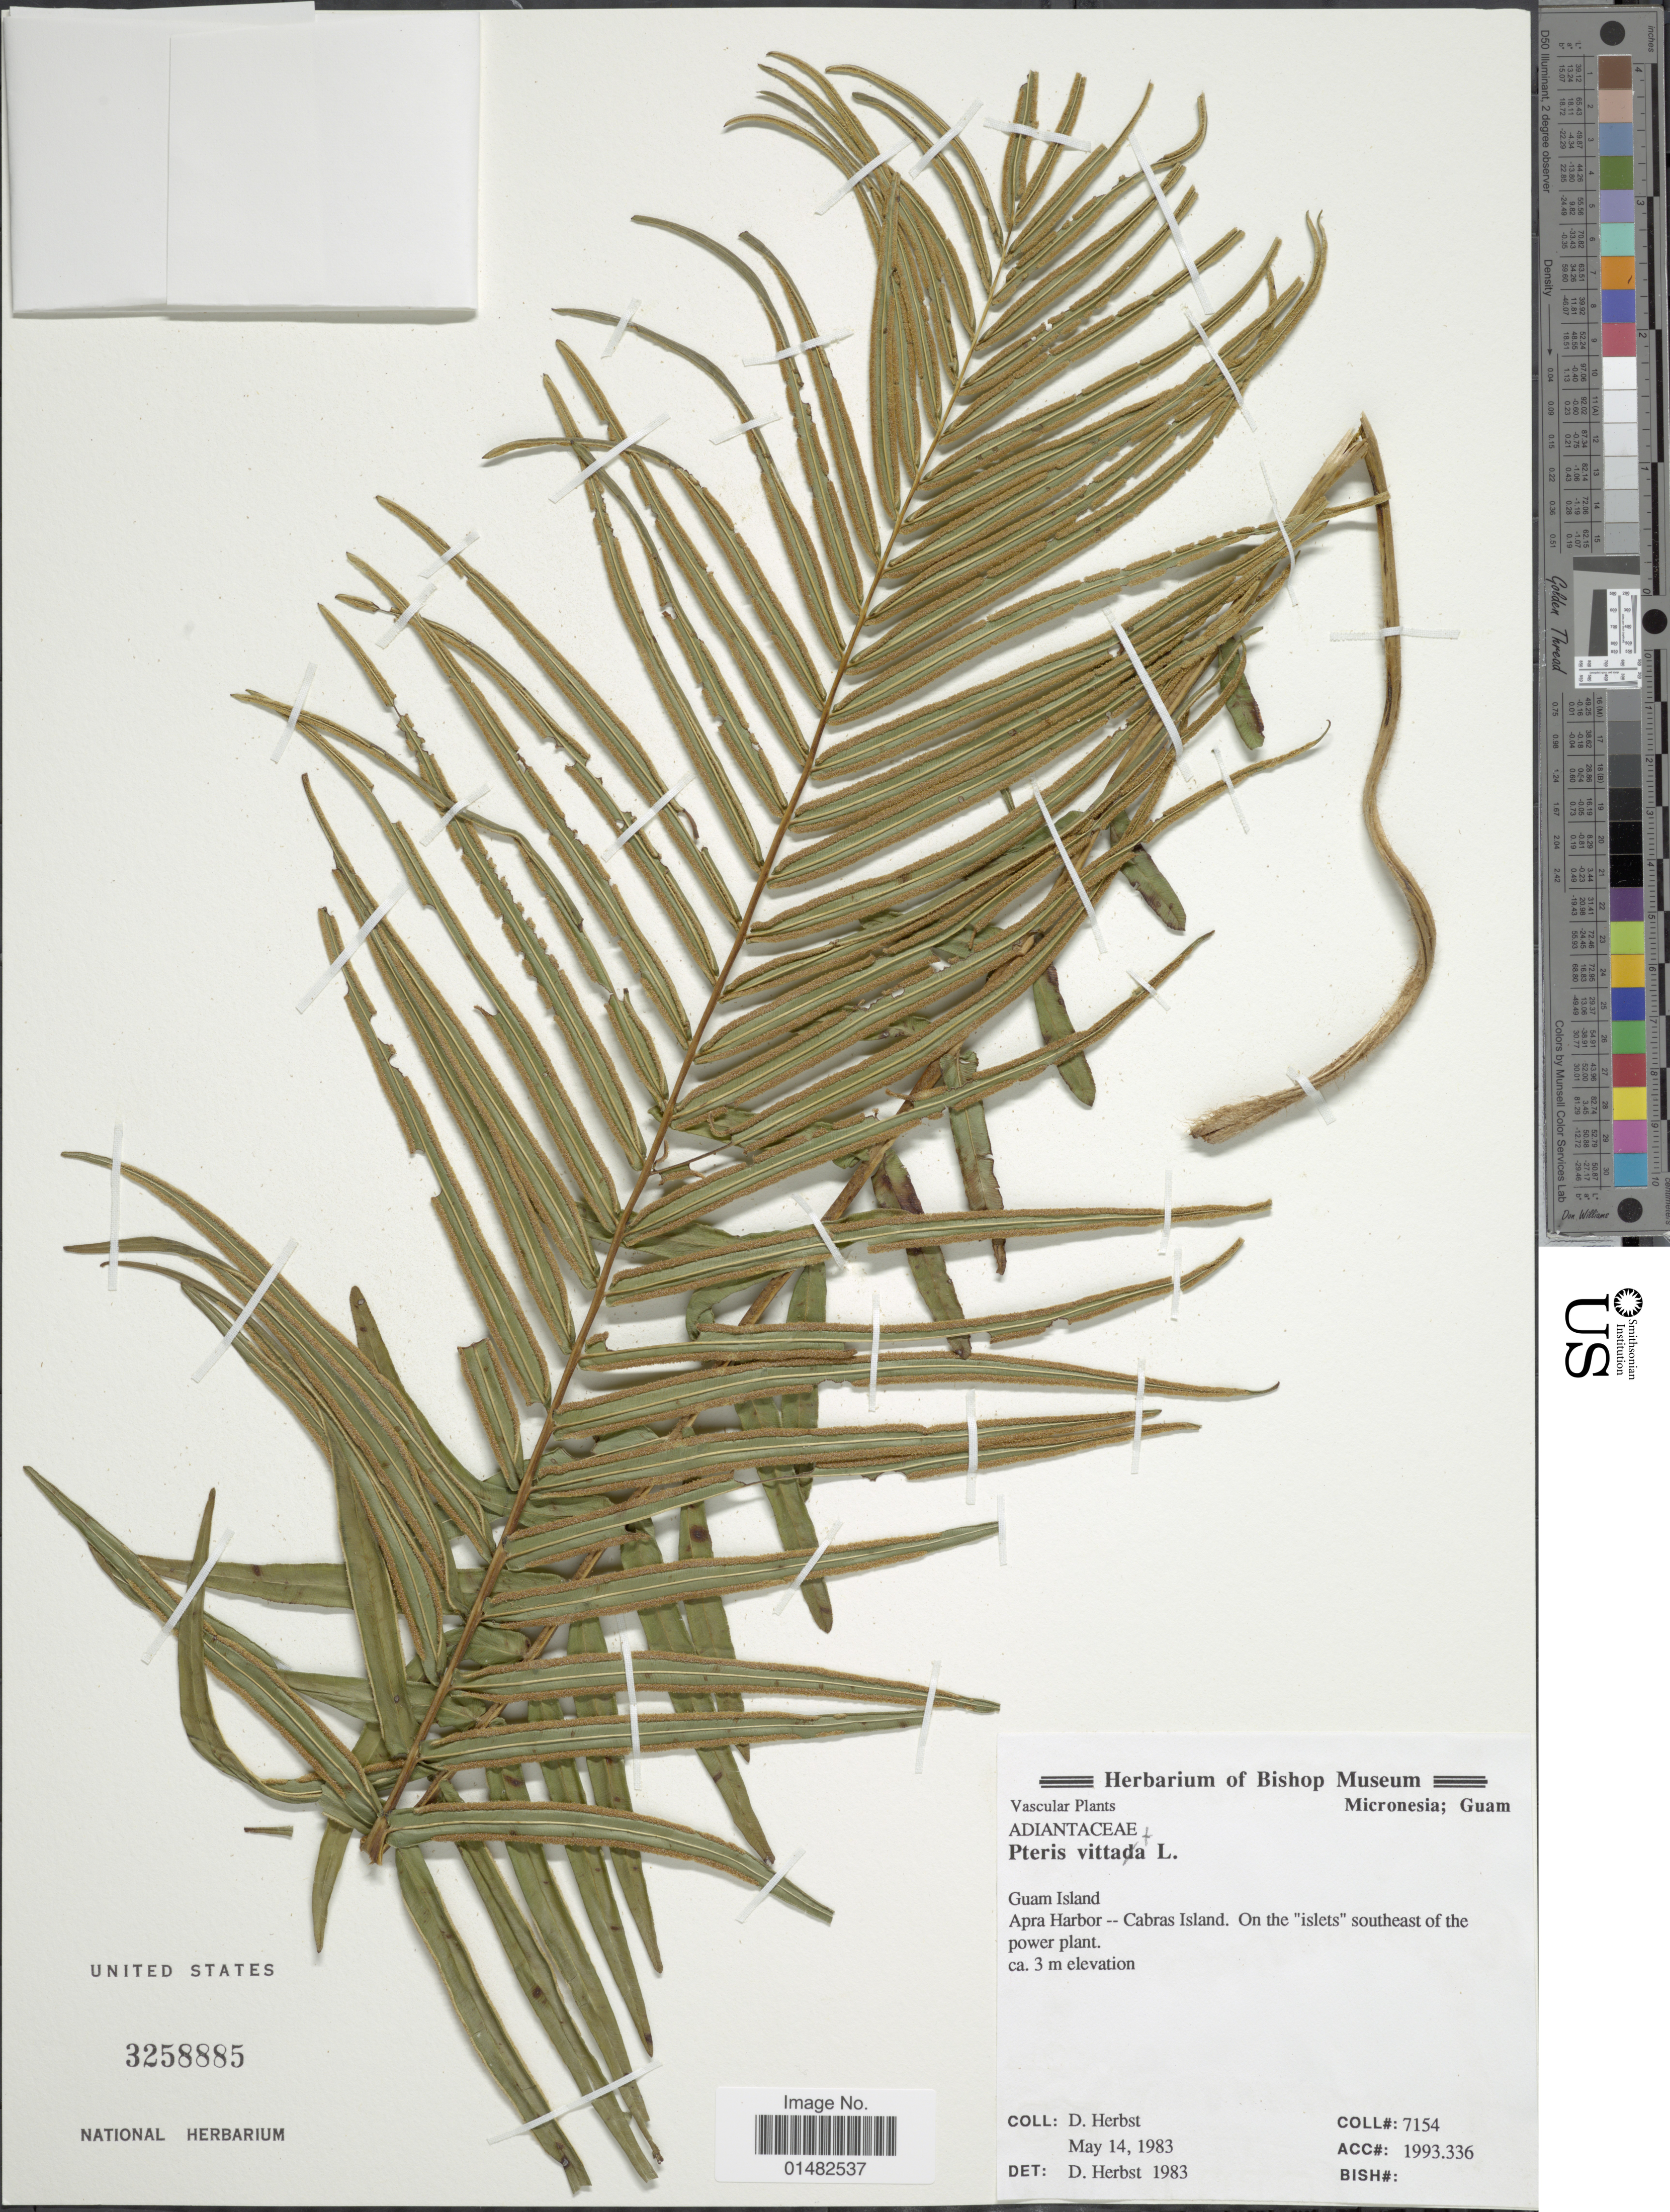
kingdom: Plantae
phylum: Tracheophyta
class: Polypodiopsida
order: Polypodiales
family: Pteridaceae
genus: Pteris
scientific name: Pteris vittata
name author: L.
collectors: D. Herbst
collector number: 7154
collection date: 1983-05-14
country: Guam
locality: Micronesia; Guam, Guam Islands, Apra Harbor, Cabras Island, On the "islets"southeast of the power plant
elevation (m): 3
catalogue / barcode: US 3258885